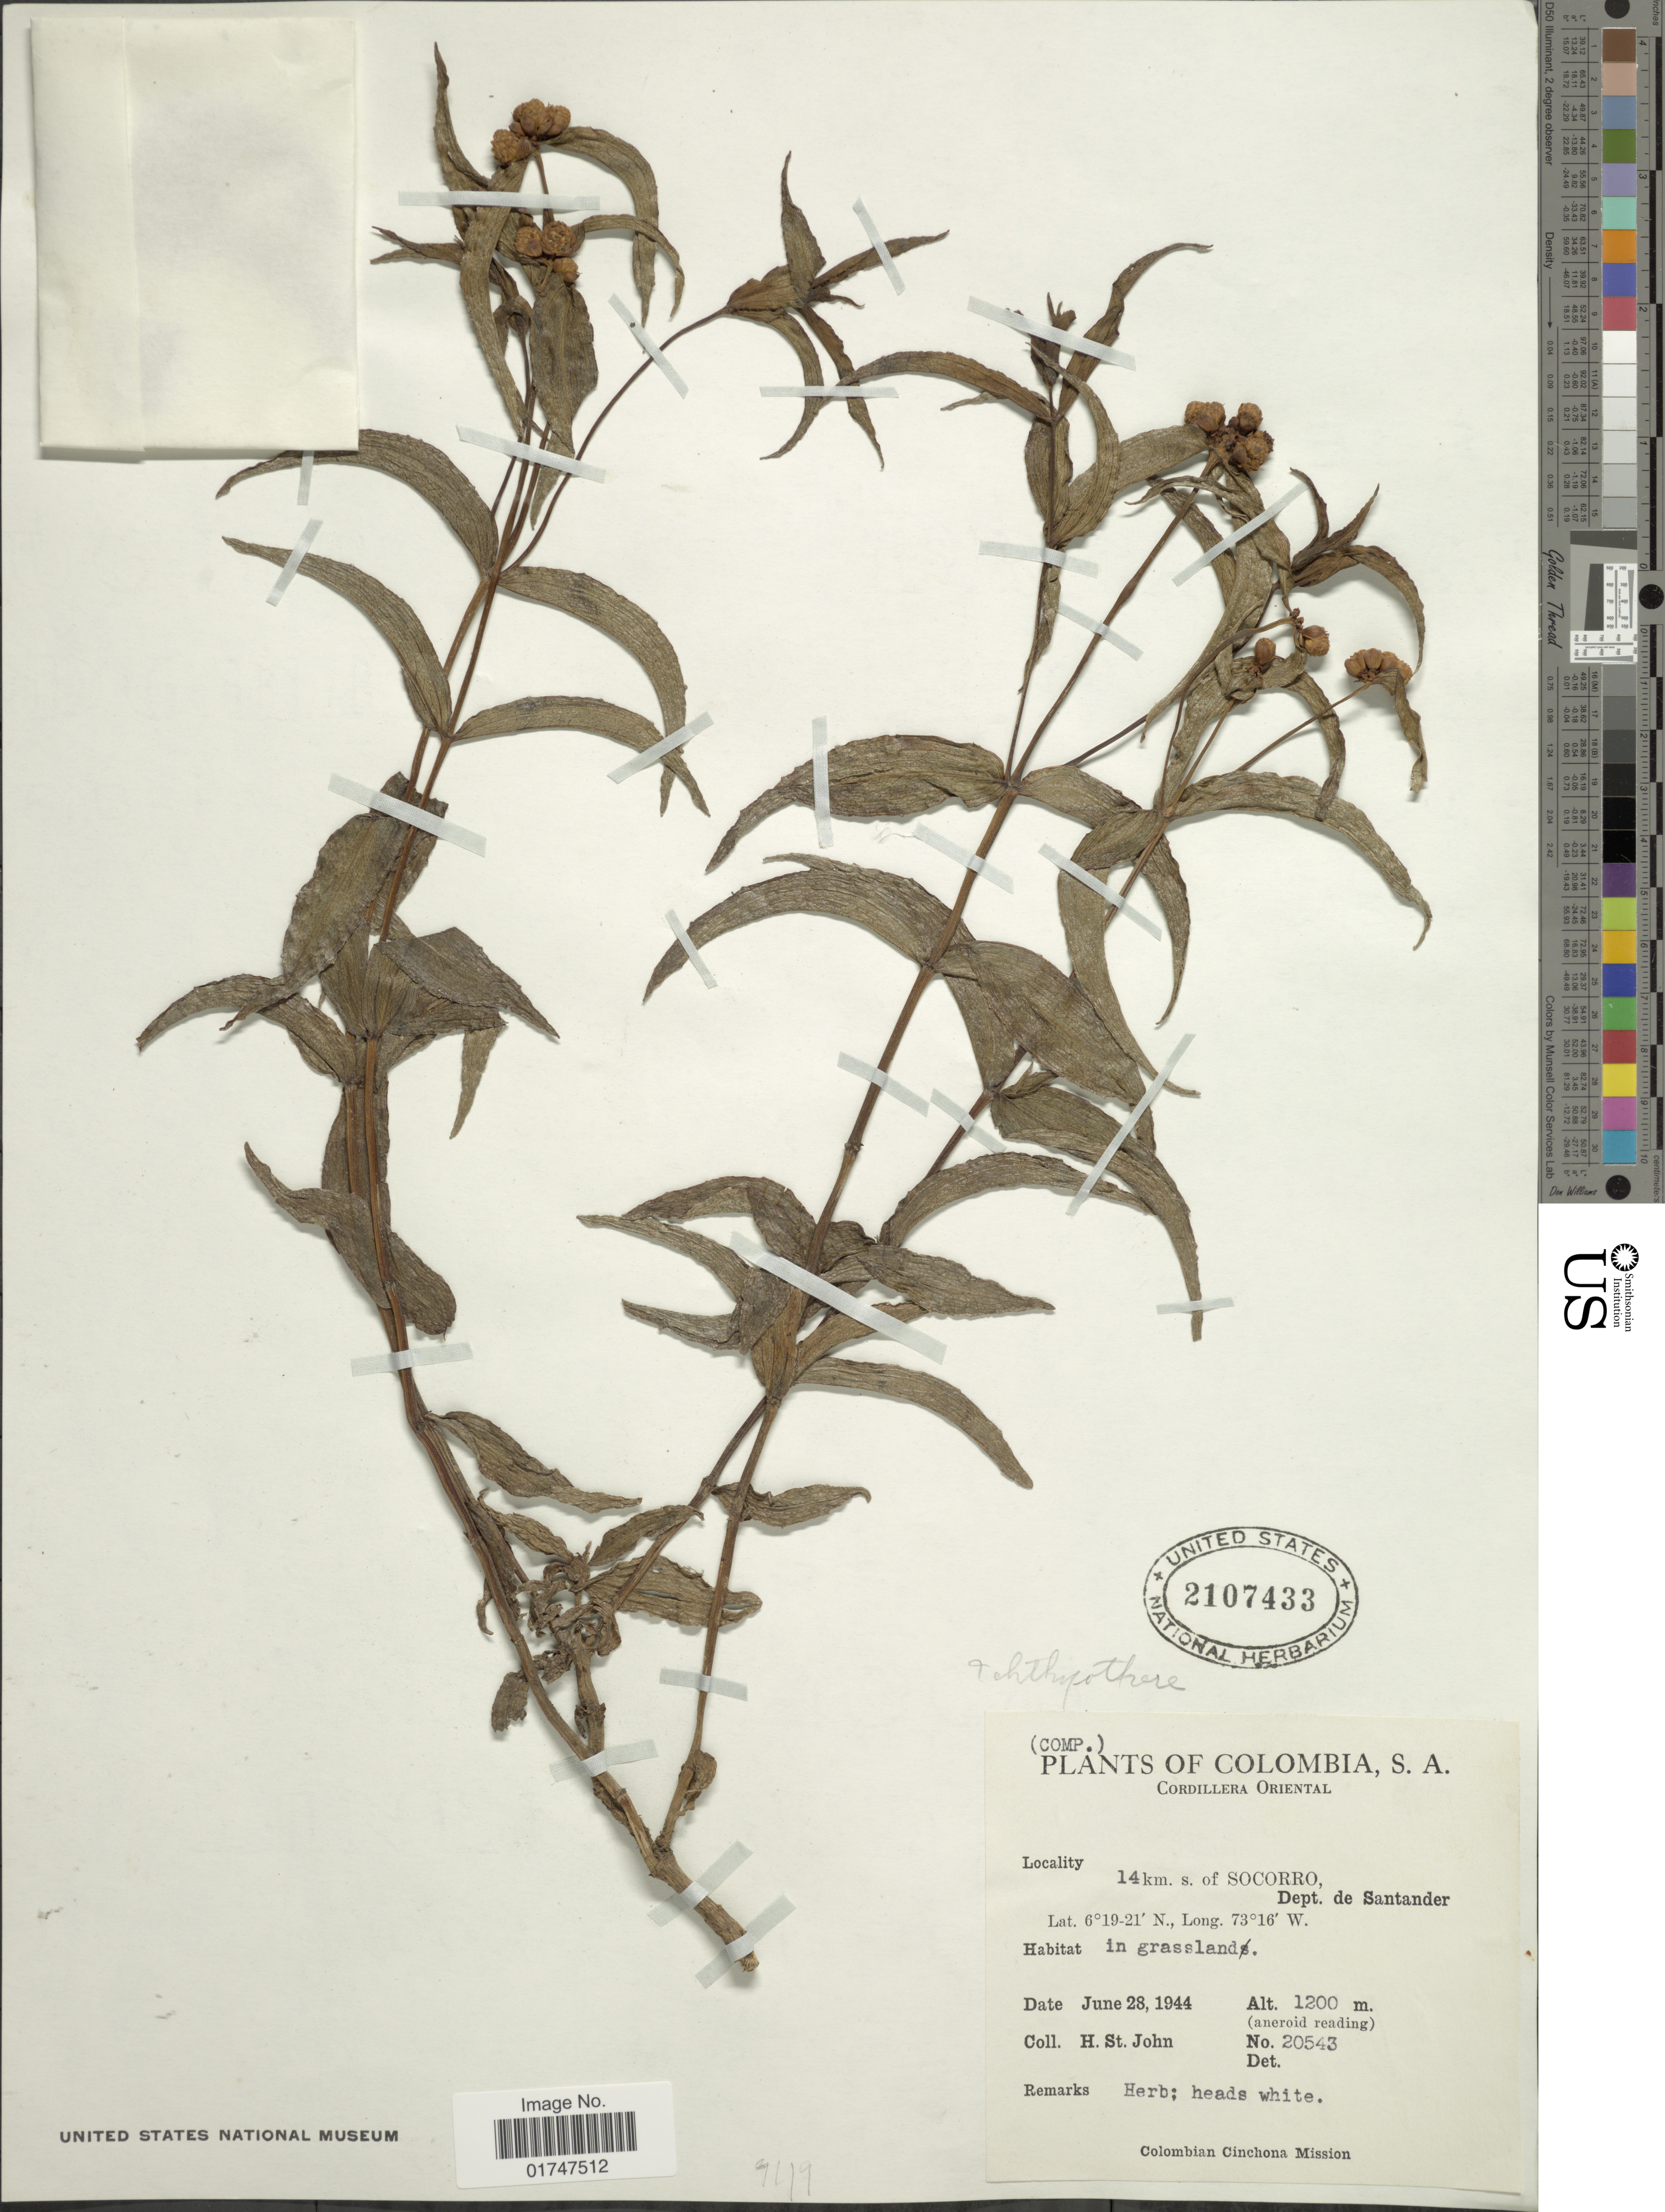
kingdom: Plantae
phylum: Tracheophyta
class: Magnoliopsida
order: Asterales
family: Asteraceae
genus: Ichthyothere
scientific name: Ichthyothere sp.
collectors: H. St. John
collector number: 20543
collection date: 1944-06-28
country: Colombia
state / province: Santander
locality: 14 km. s. of Socorro, Dept. de Santander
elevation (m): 1200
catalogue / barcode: US 2107433